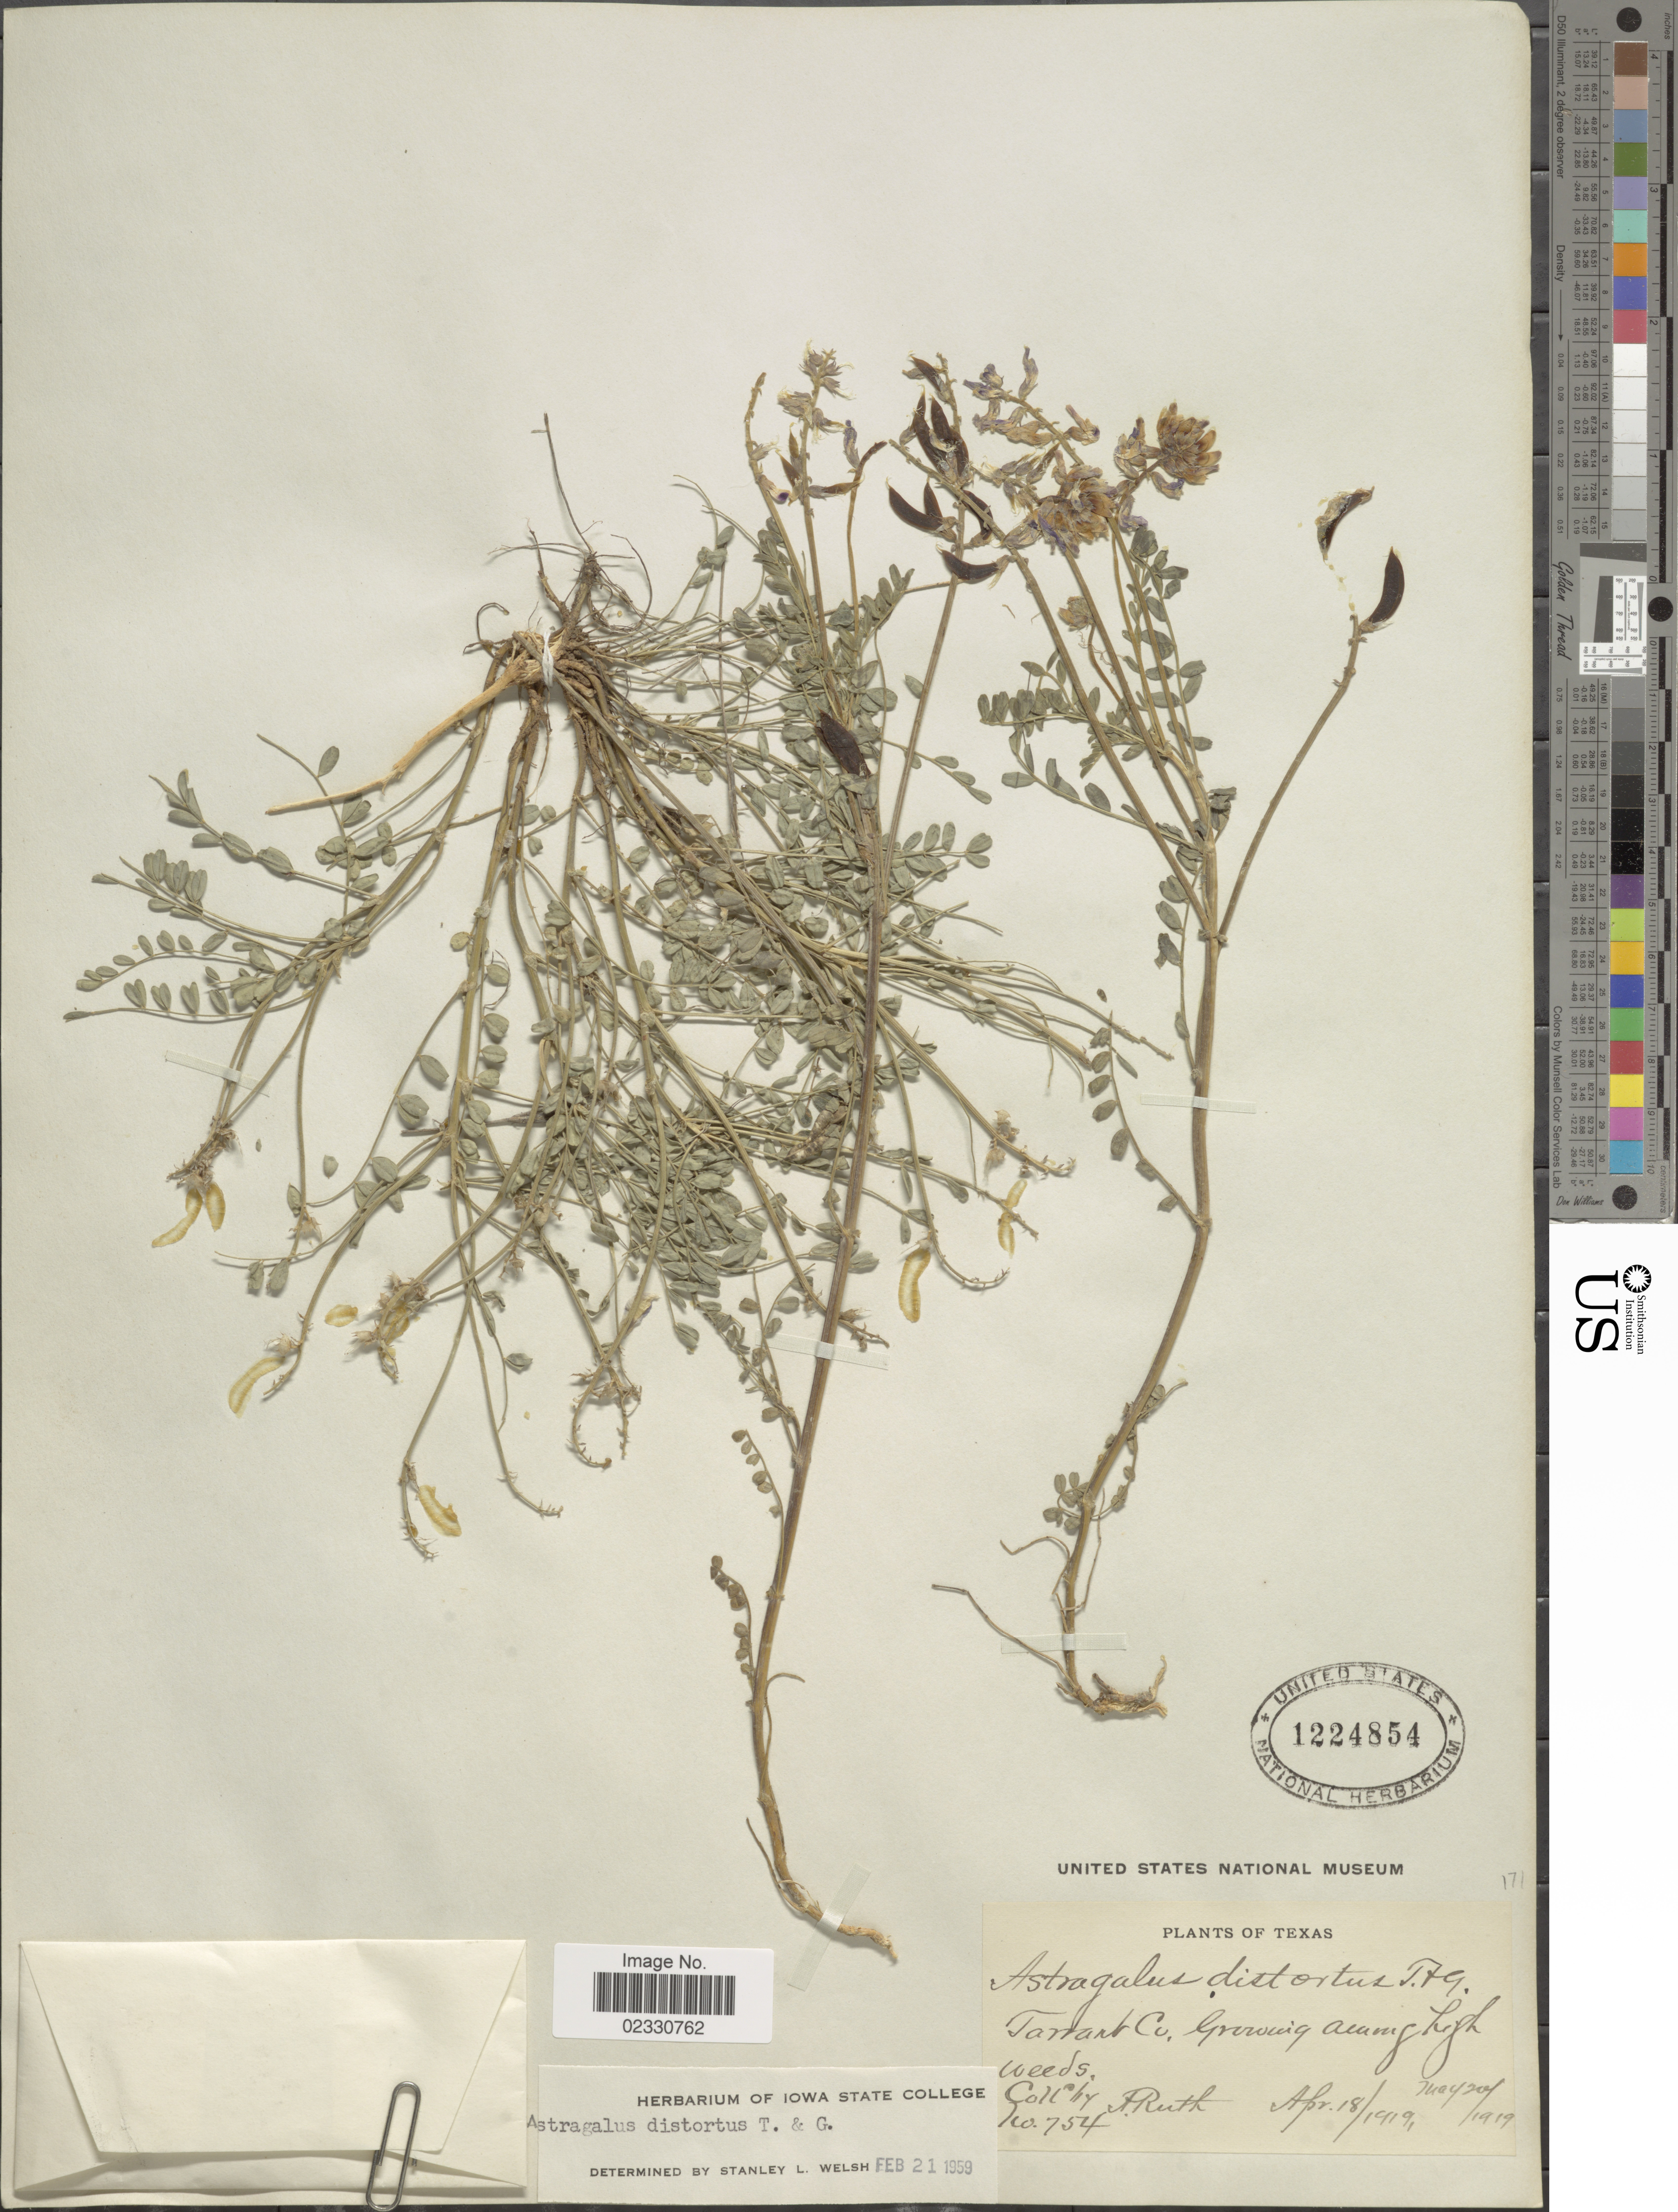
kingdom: Plantae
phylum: Tracheophyta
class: Magnoliopsida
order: Fabales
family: Fabaceae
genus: Astragalus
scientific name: Astragalus distortus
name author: Torr. & A. Gray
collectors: A. Ruth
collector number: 754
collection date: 1919-04-18/1919-05-20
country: United States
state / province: Texas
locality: Tarrant Co., growing among high weeds.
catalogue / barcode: US 1224854